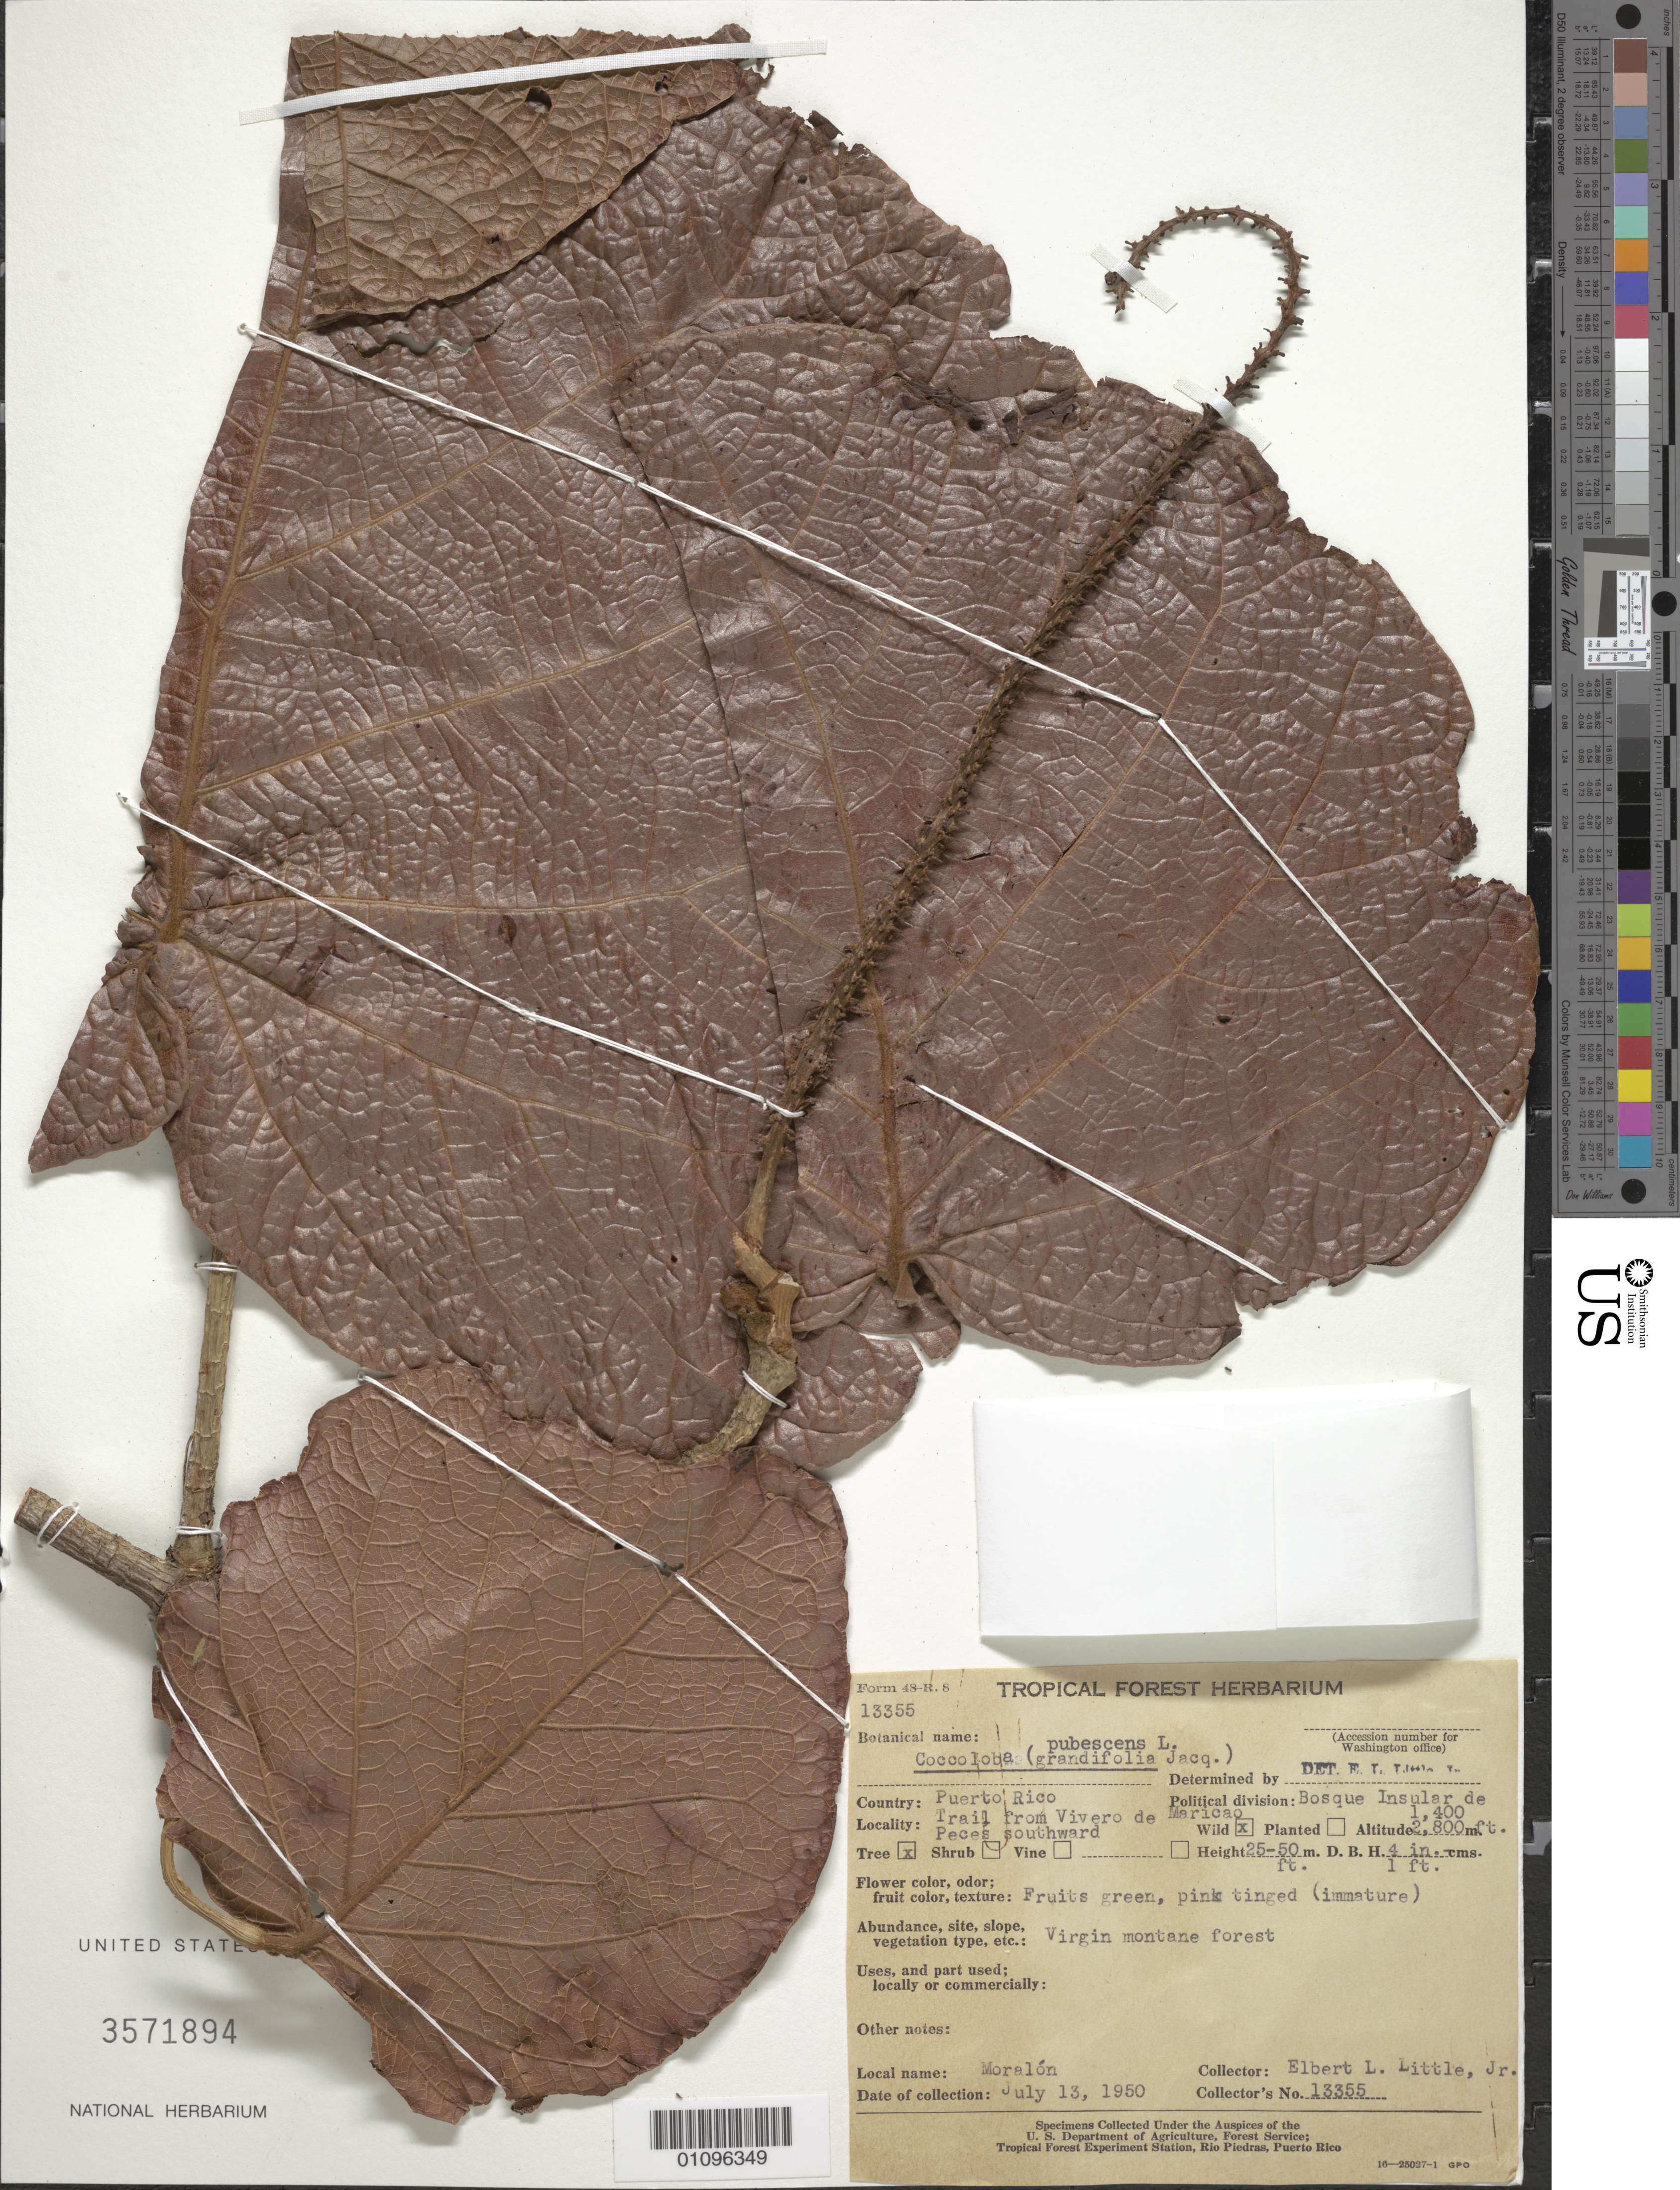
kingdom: Plantae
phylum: Tracheophyta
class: Magnoliopsida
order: Caryophyllales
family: Polygonaceae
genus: Coccoloba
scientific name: Coccoloba pubescens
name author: L.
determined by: Little, Elbert L., Jr., (FSSR), United States Department of Agriculture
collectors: E. L. Little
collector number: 13355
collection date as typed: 13 Jul 1950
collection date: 1950-07-13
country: Puerto Rico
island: Puerto Rico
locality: Bosque Insular de Maricao, trail from Vivero de Peces southward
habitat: Virgin montane forest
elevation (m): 427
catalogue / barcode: US 3571894